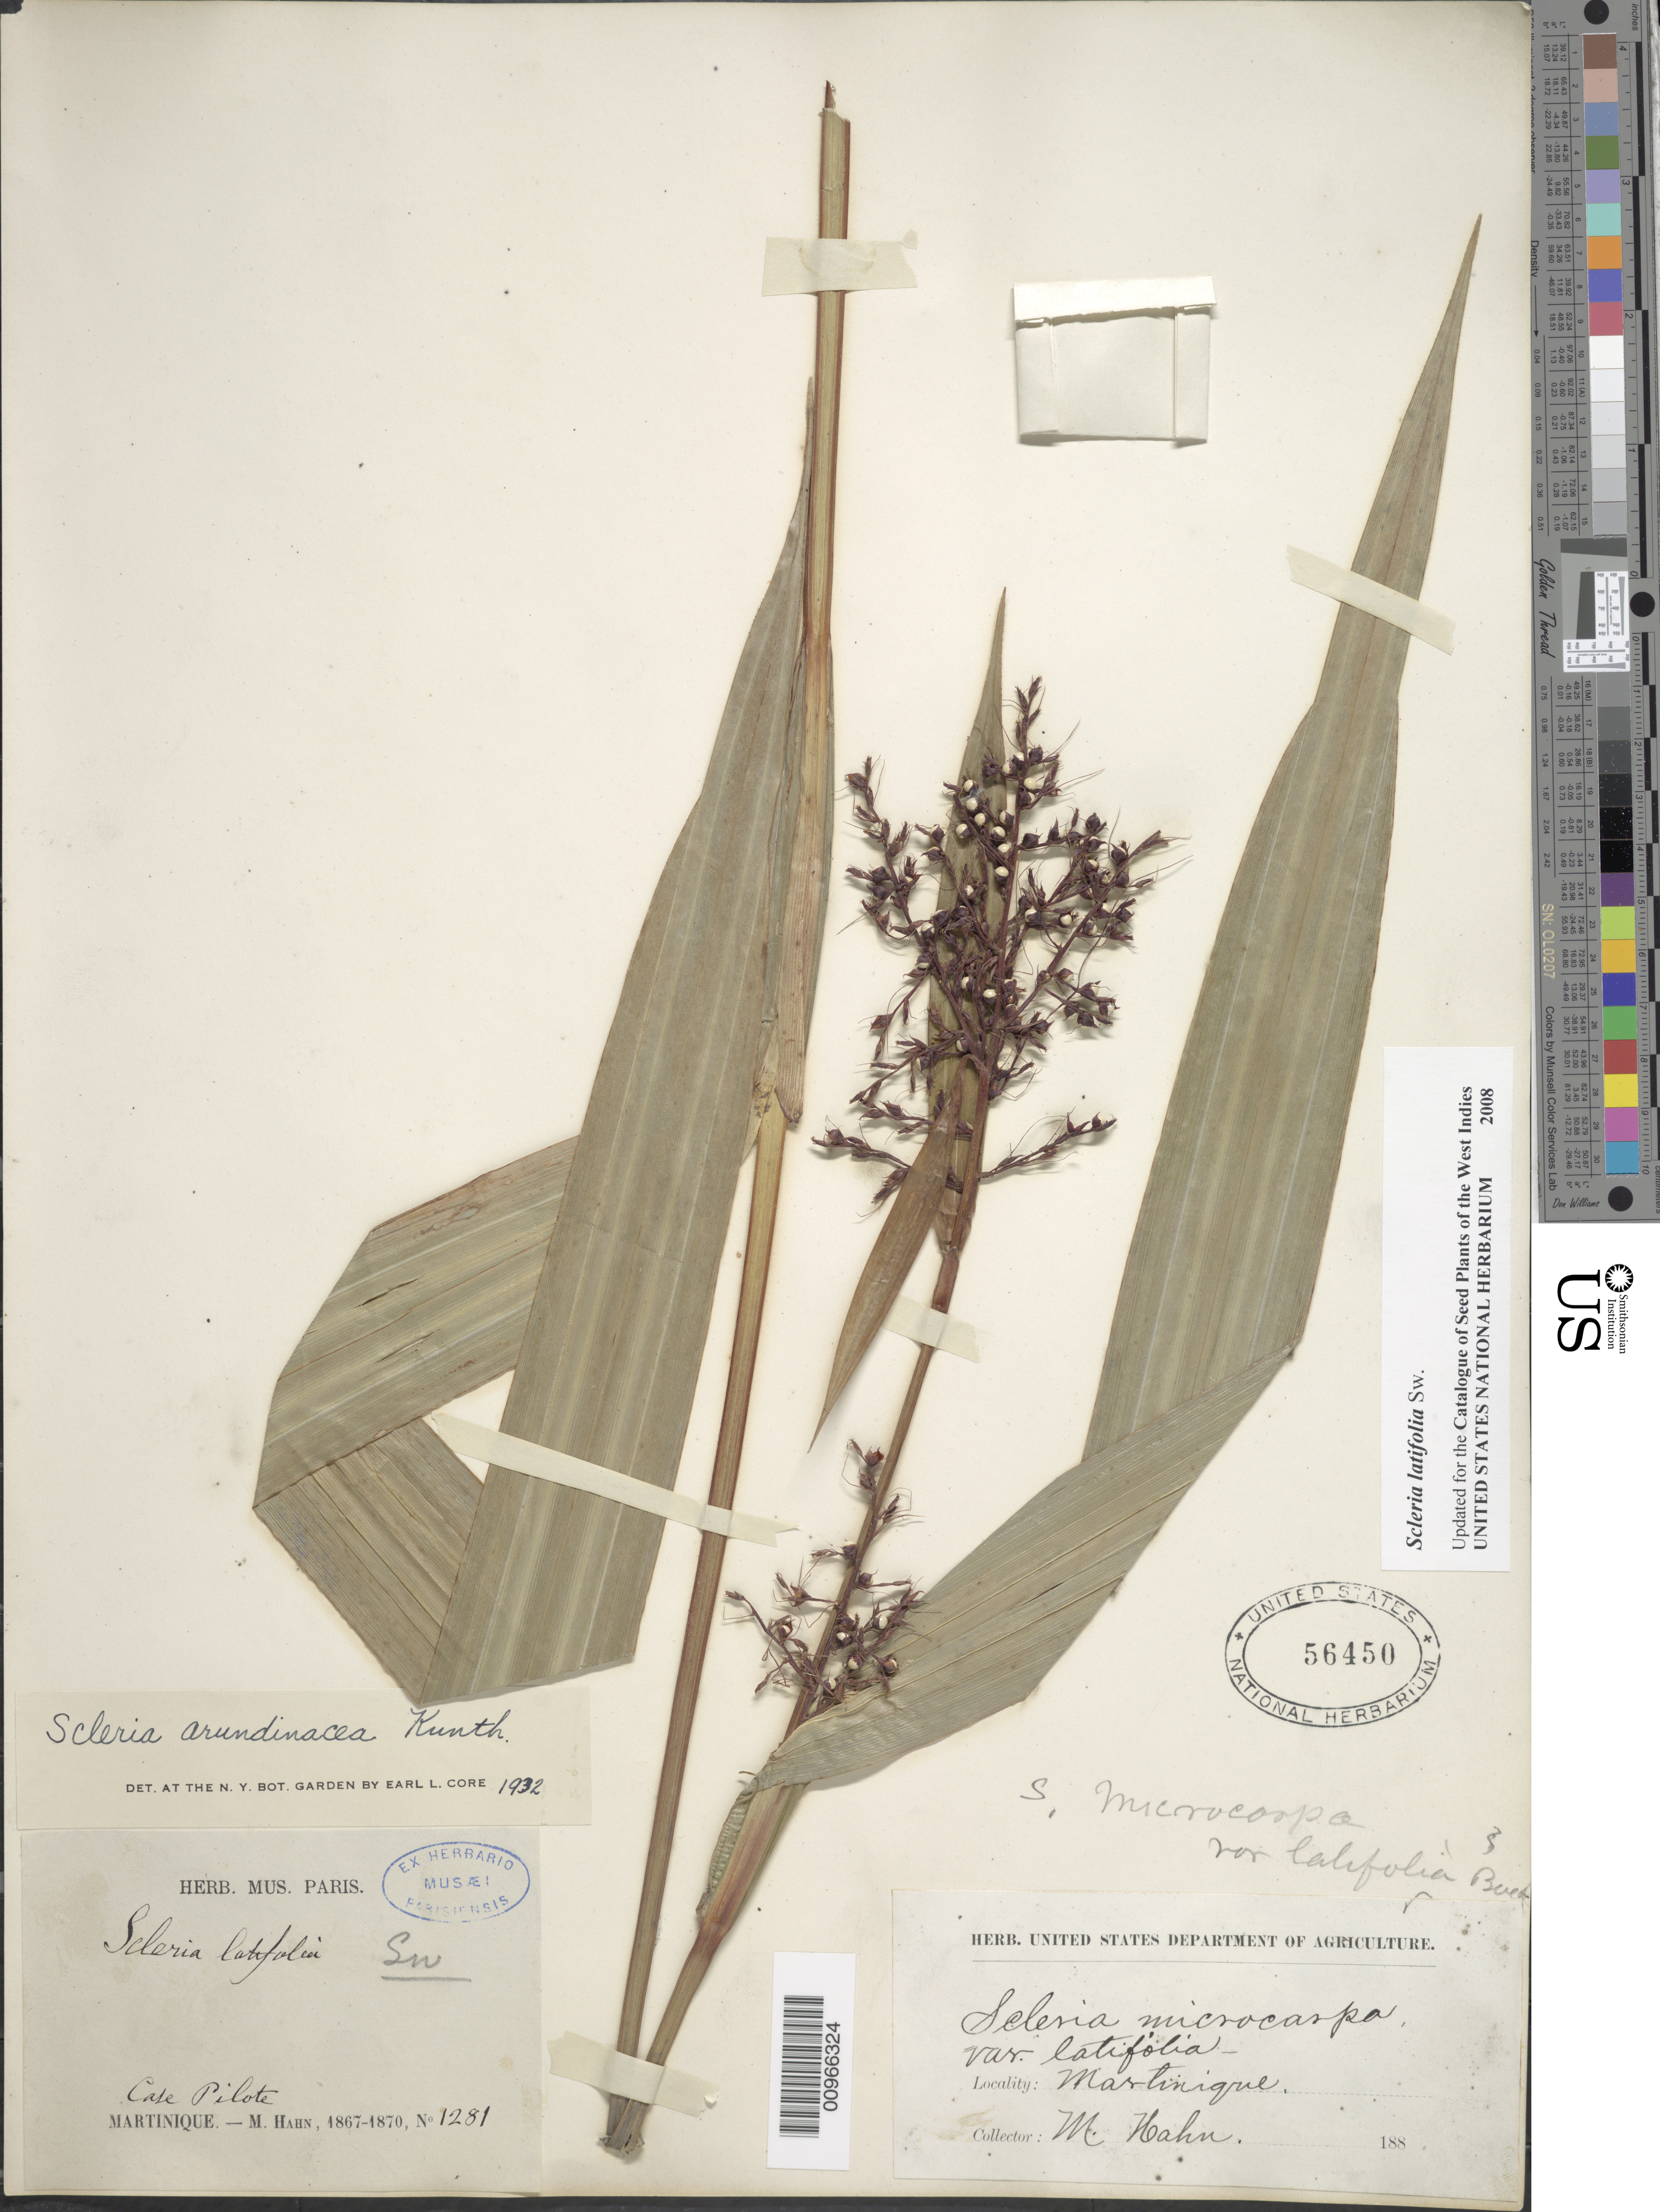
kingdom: Plantae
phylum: Tracheophyta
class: Liliopsida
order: Poales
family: Cyperaceae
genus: Scleria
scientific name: Scleria latifolia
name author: Sw.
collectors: M. Hahn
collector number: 1281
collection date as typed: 1867 to -- --- 1870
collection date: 1867/1870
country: Martinique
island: Martinique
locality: Case Pilote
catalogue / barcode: US 56450